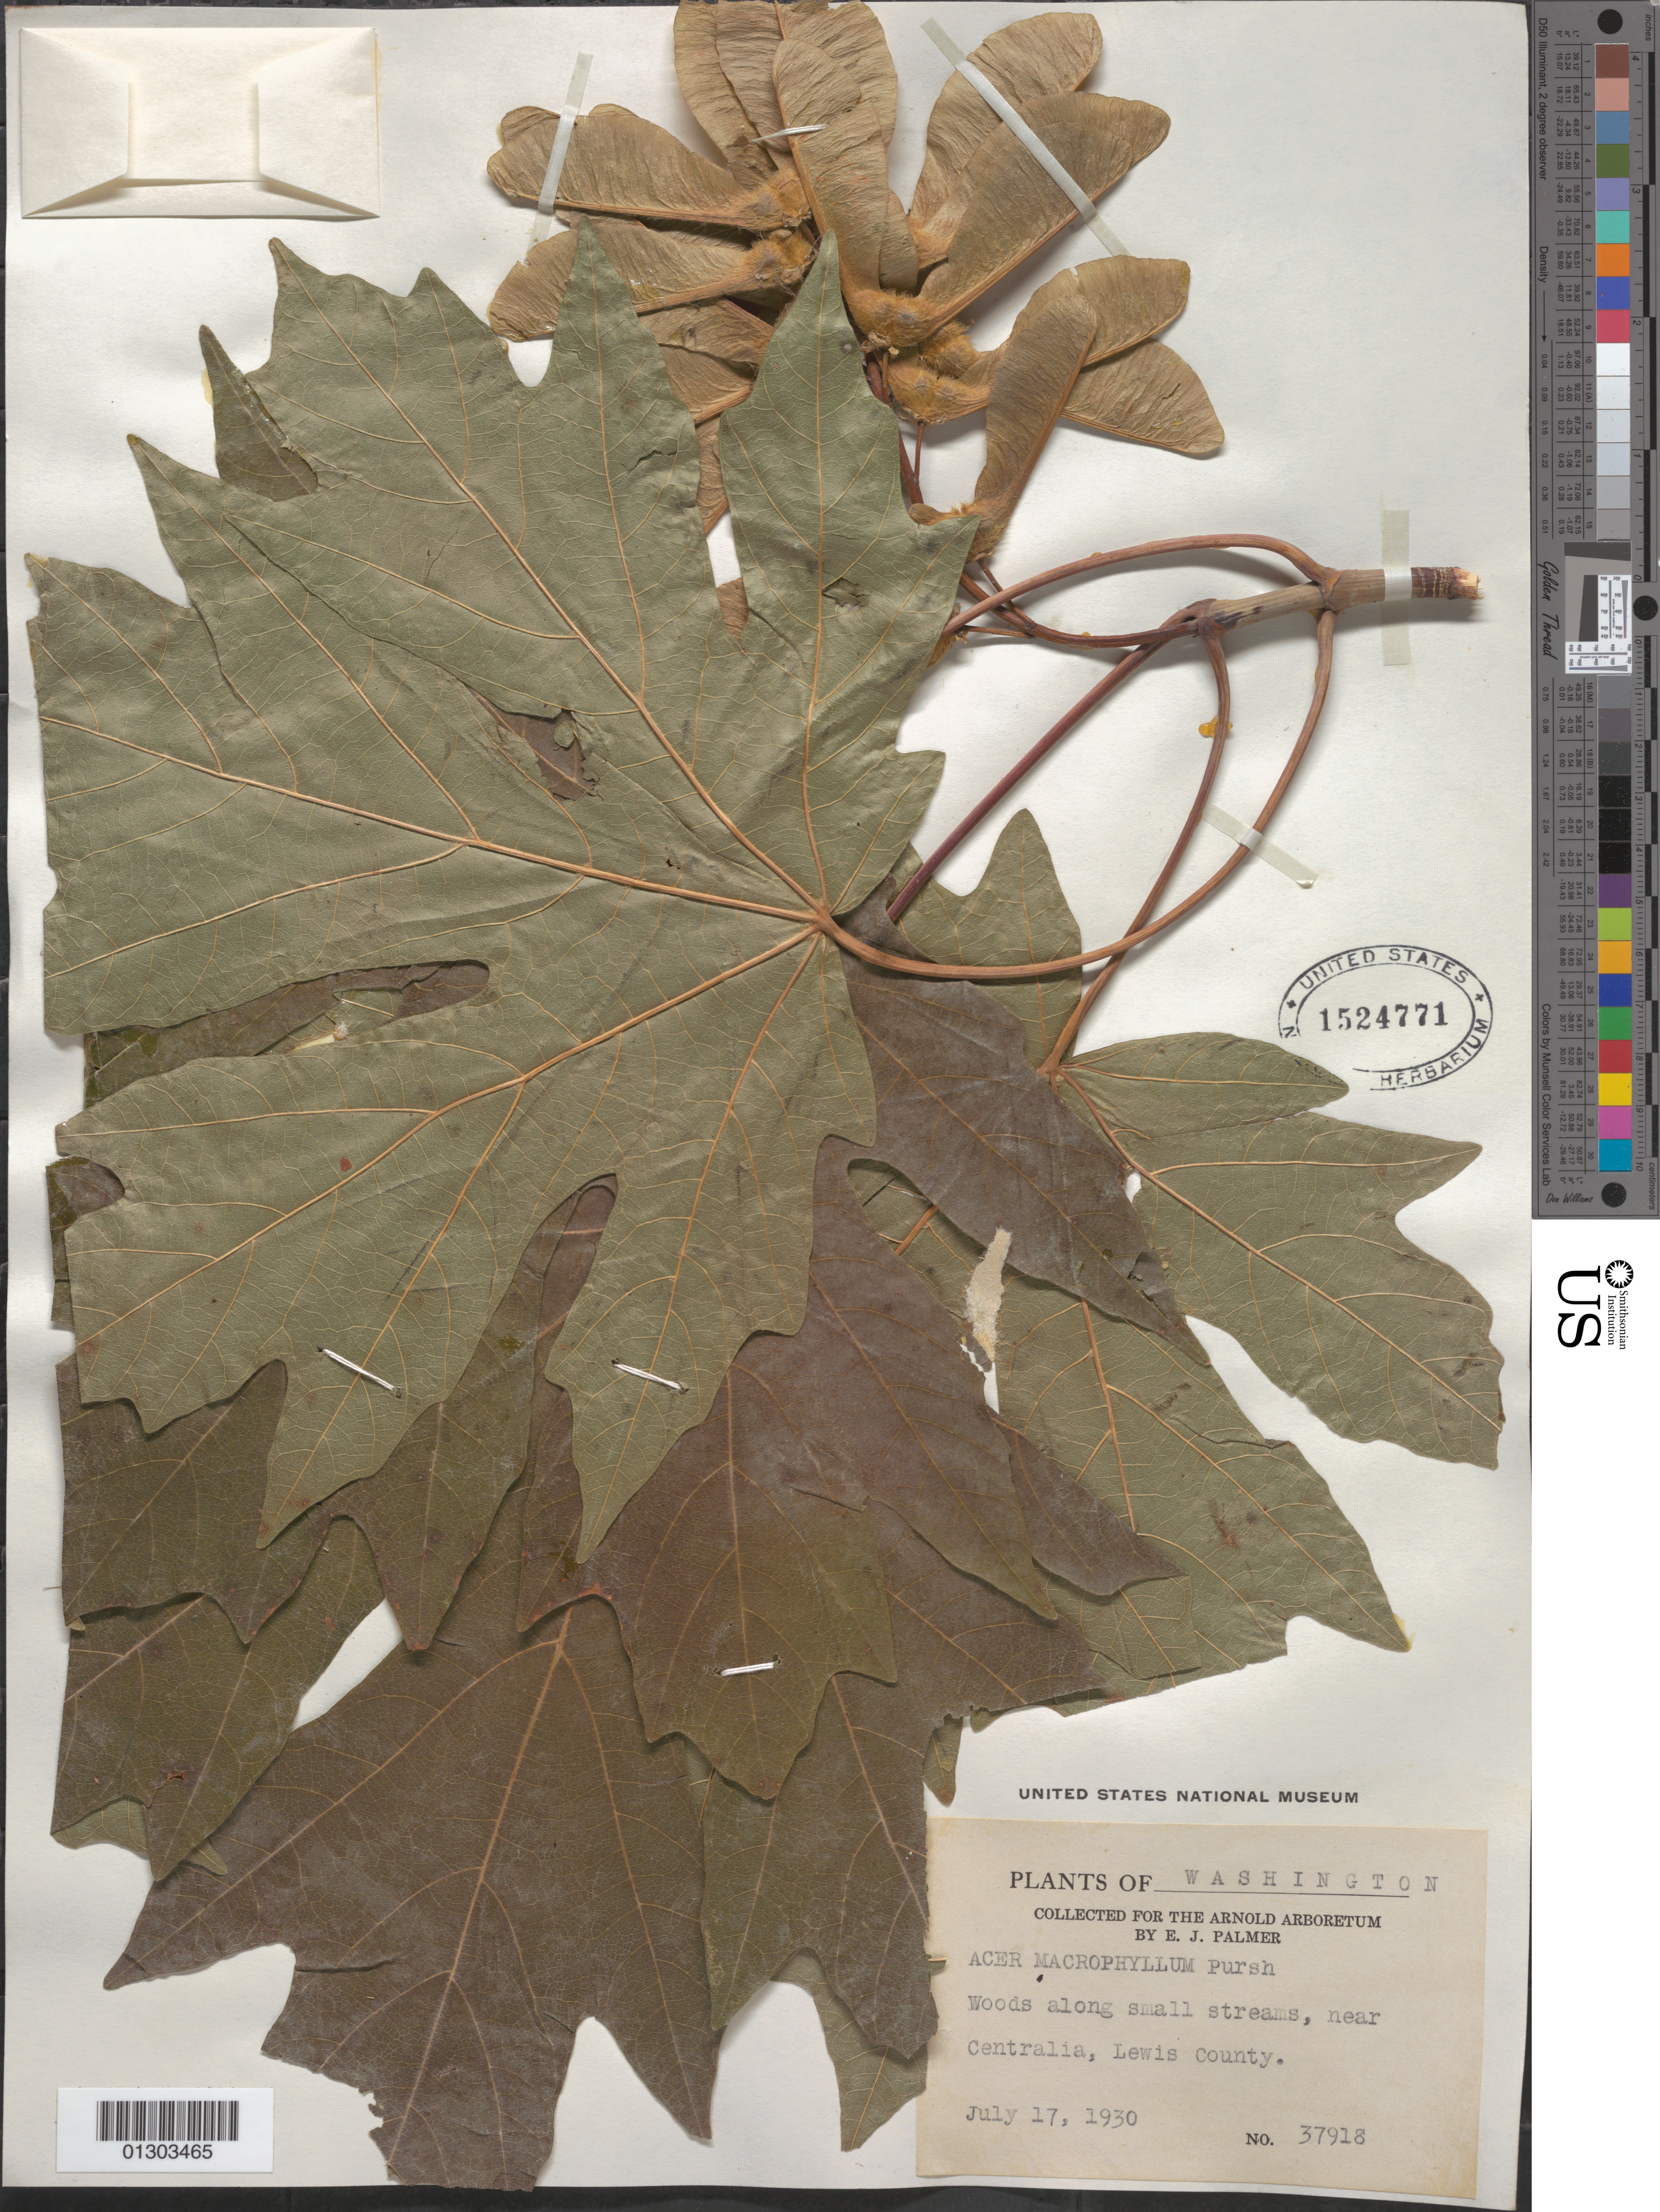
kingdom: Plantae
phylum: Tracheophyta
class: Magnoliopsida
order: Sapindales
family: Sapindaceae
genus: Acer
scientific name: Acer macrophyllum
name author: Pursh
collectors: E. J. Palmer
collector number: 37918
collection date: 1930-07-17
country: United States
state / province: Washington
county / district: Lewis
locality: Lewis County, near Centralia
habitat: Woods along small streams.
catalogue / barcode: US 1524771